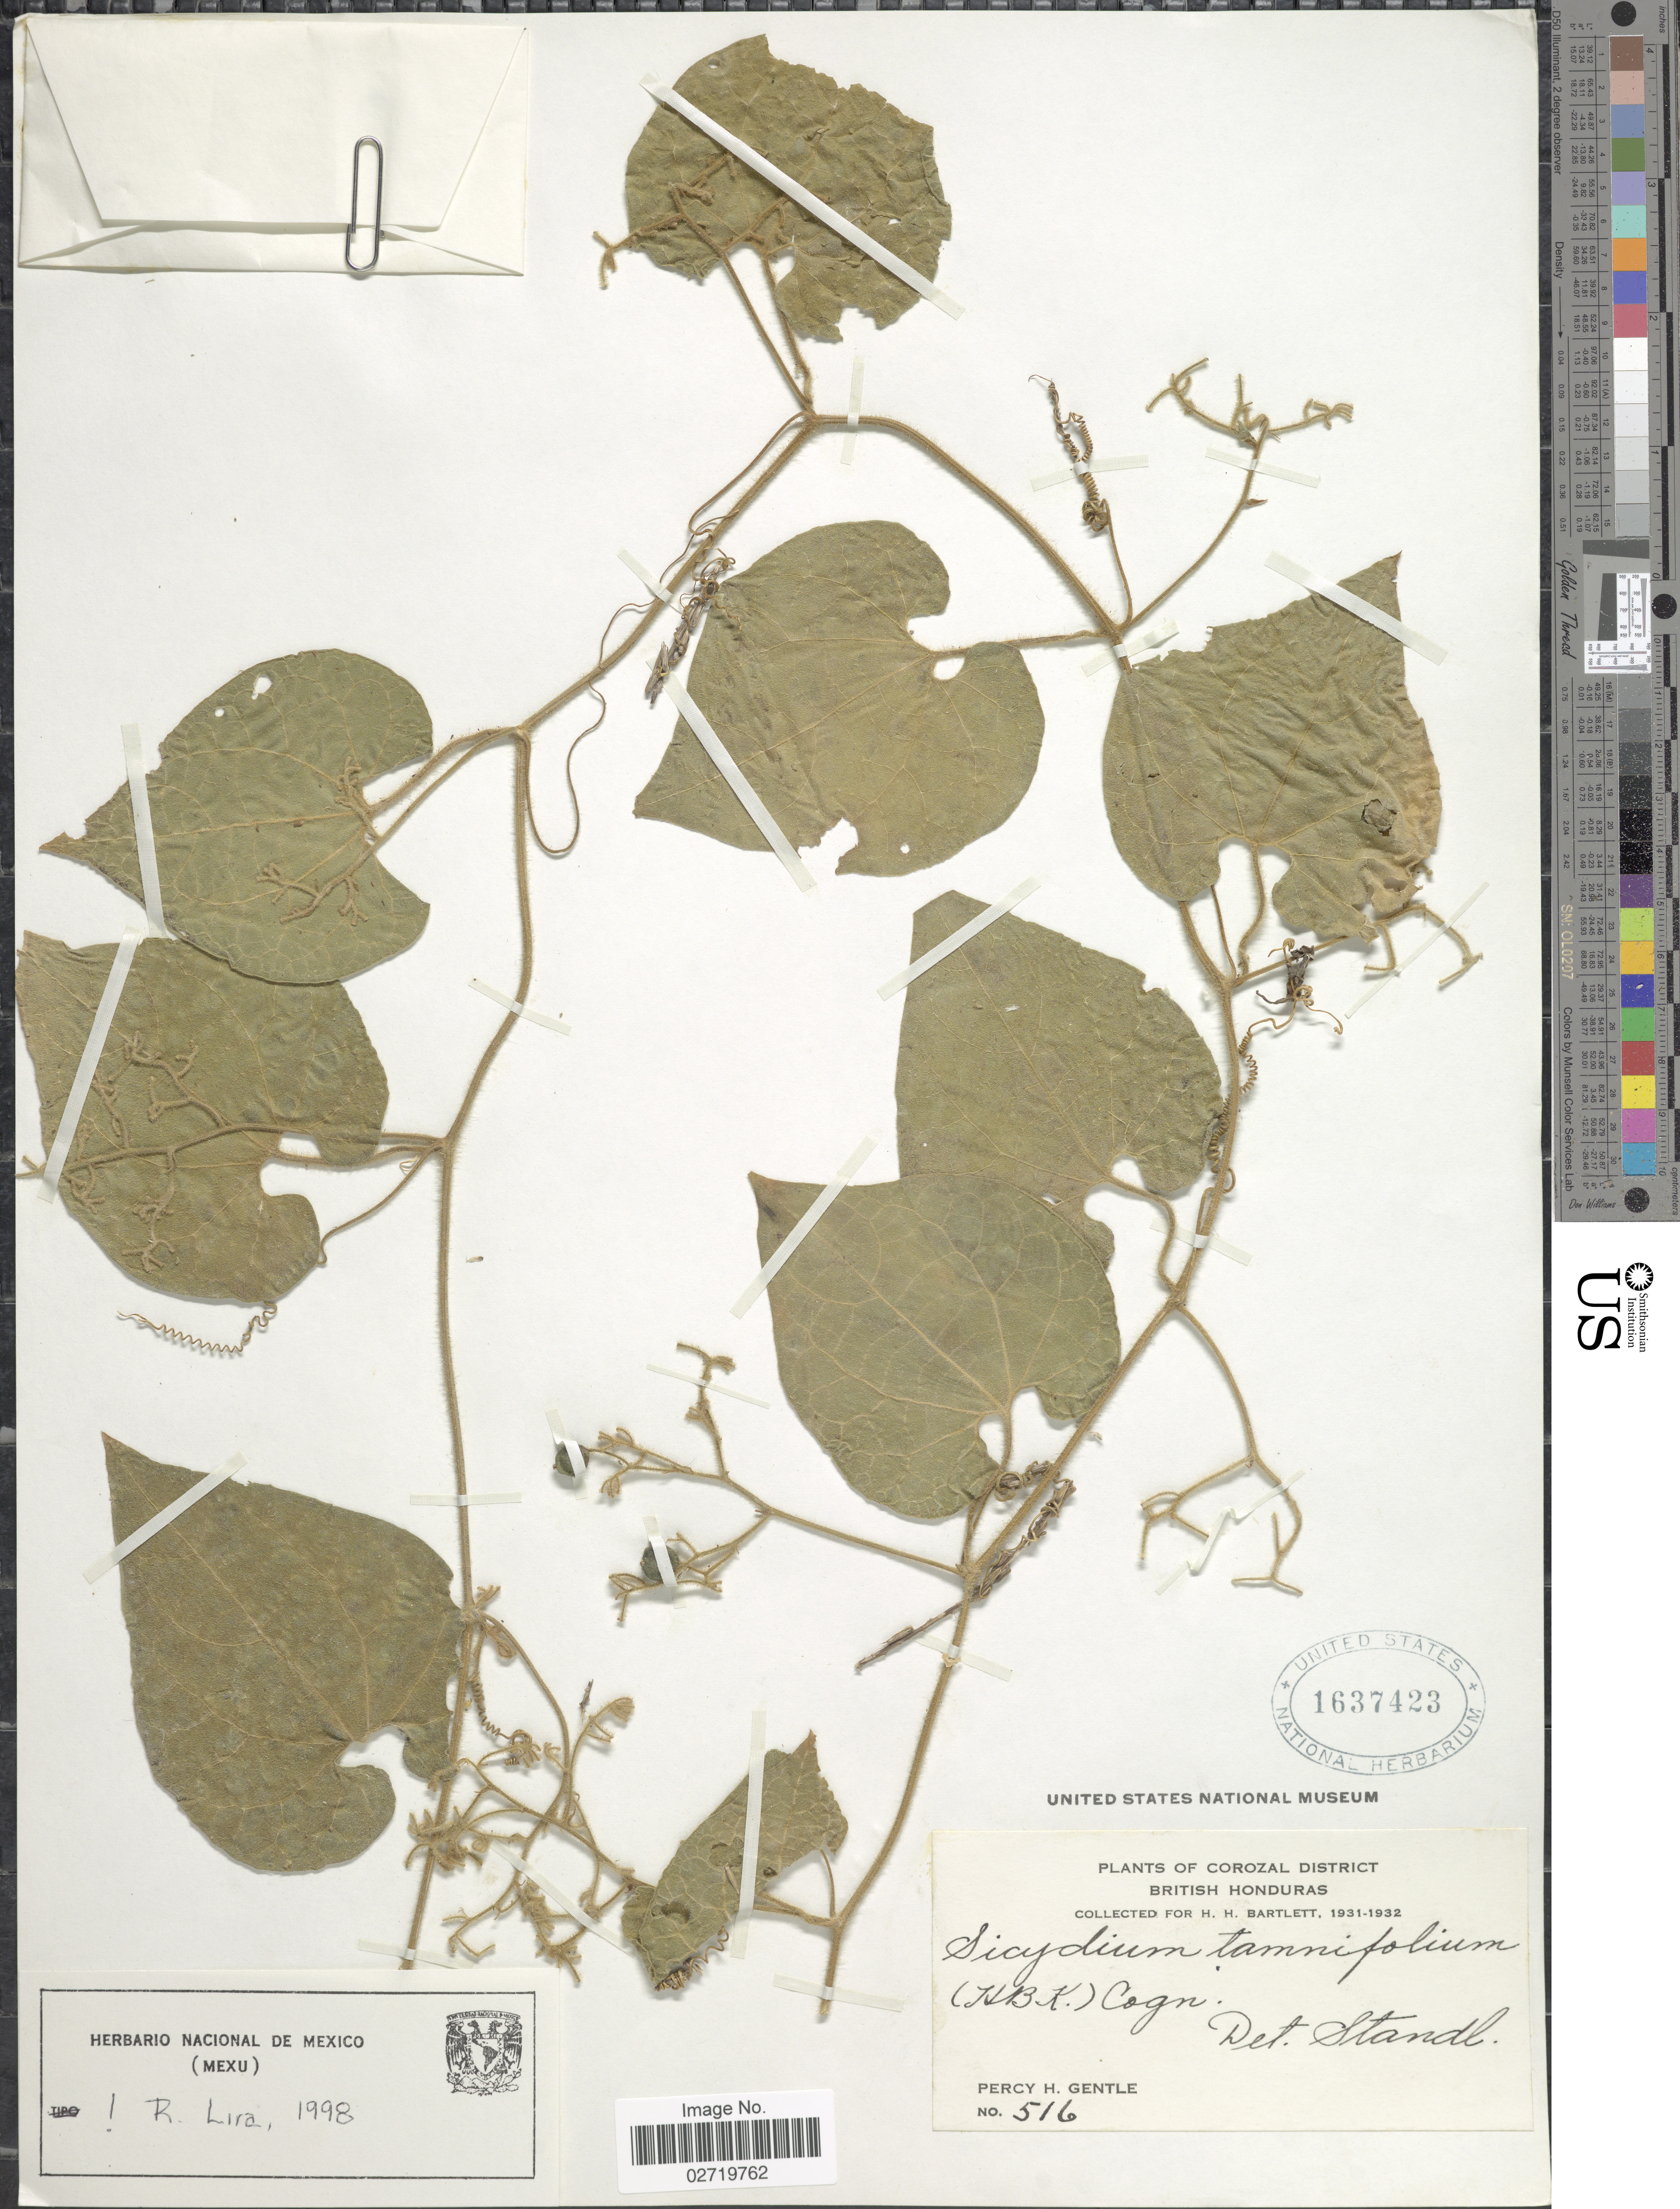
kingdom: Plantae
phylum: Tracheophyta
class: Magnoliopsida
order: Cucurbitales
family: Cucurbitaceae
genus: Sicydium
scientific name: Sicydium tamnifolium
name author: (Kunth) Cogn.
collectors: P. H. Gentle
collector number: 516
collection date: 1931/1932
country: Belize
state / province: Corozal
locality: Corozal District. British Honduras.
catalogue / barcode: US 1637423